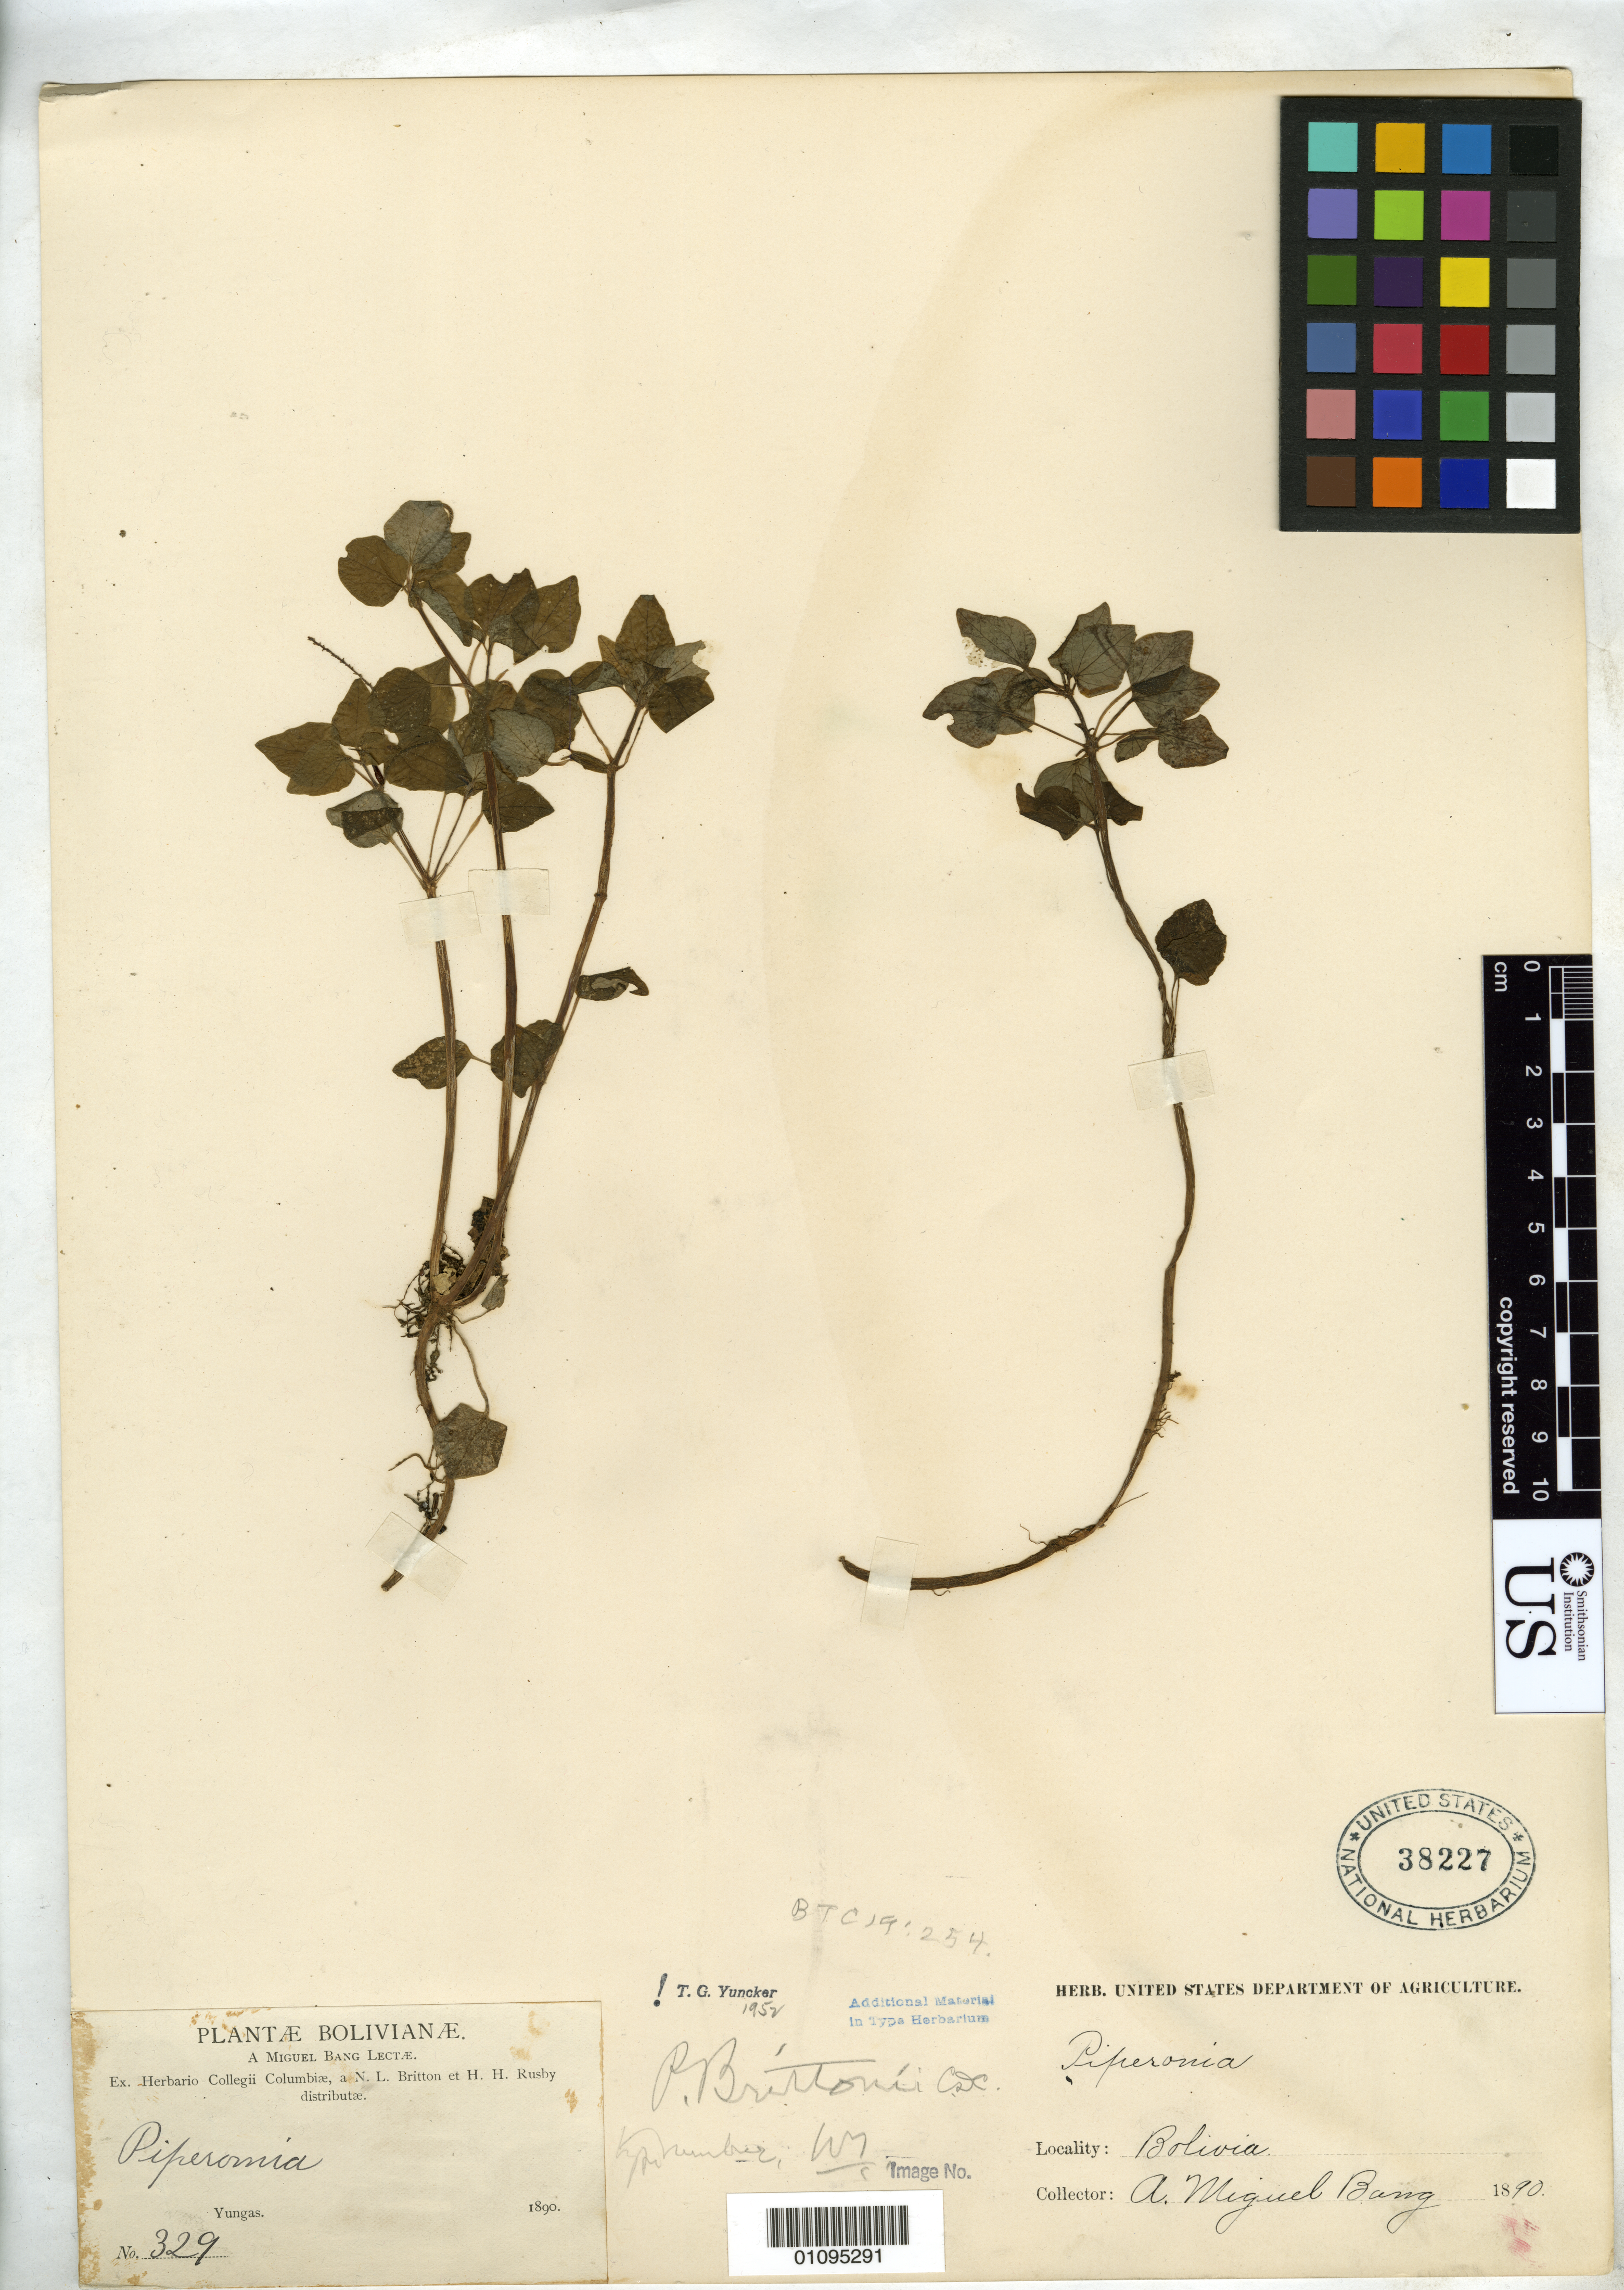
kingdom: Plantae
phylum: Tracheophyta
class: Magnoliopsida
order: Piperales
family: Piperaceae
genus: Peperomia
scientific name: Peperomia brittonii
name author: C. DC.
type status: Isotype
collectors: M. Bang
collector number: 329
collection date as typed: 1890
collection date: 1890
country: Bolivia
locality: Yungas.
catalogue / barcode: US 38227